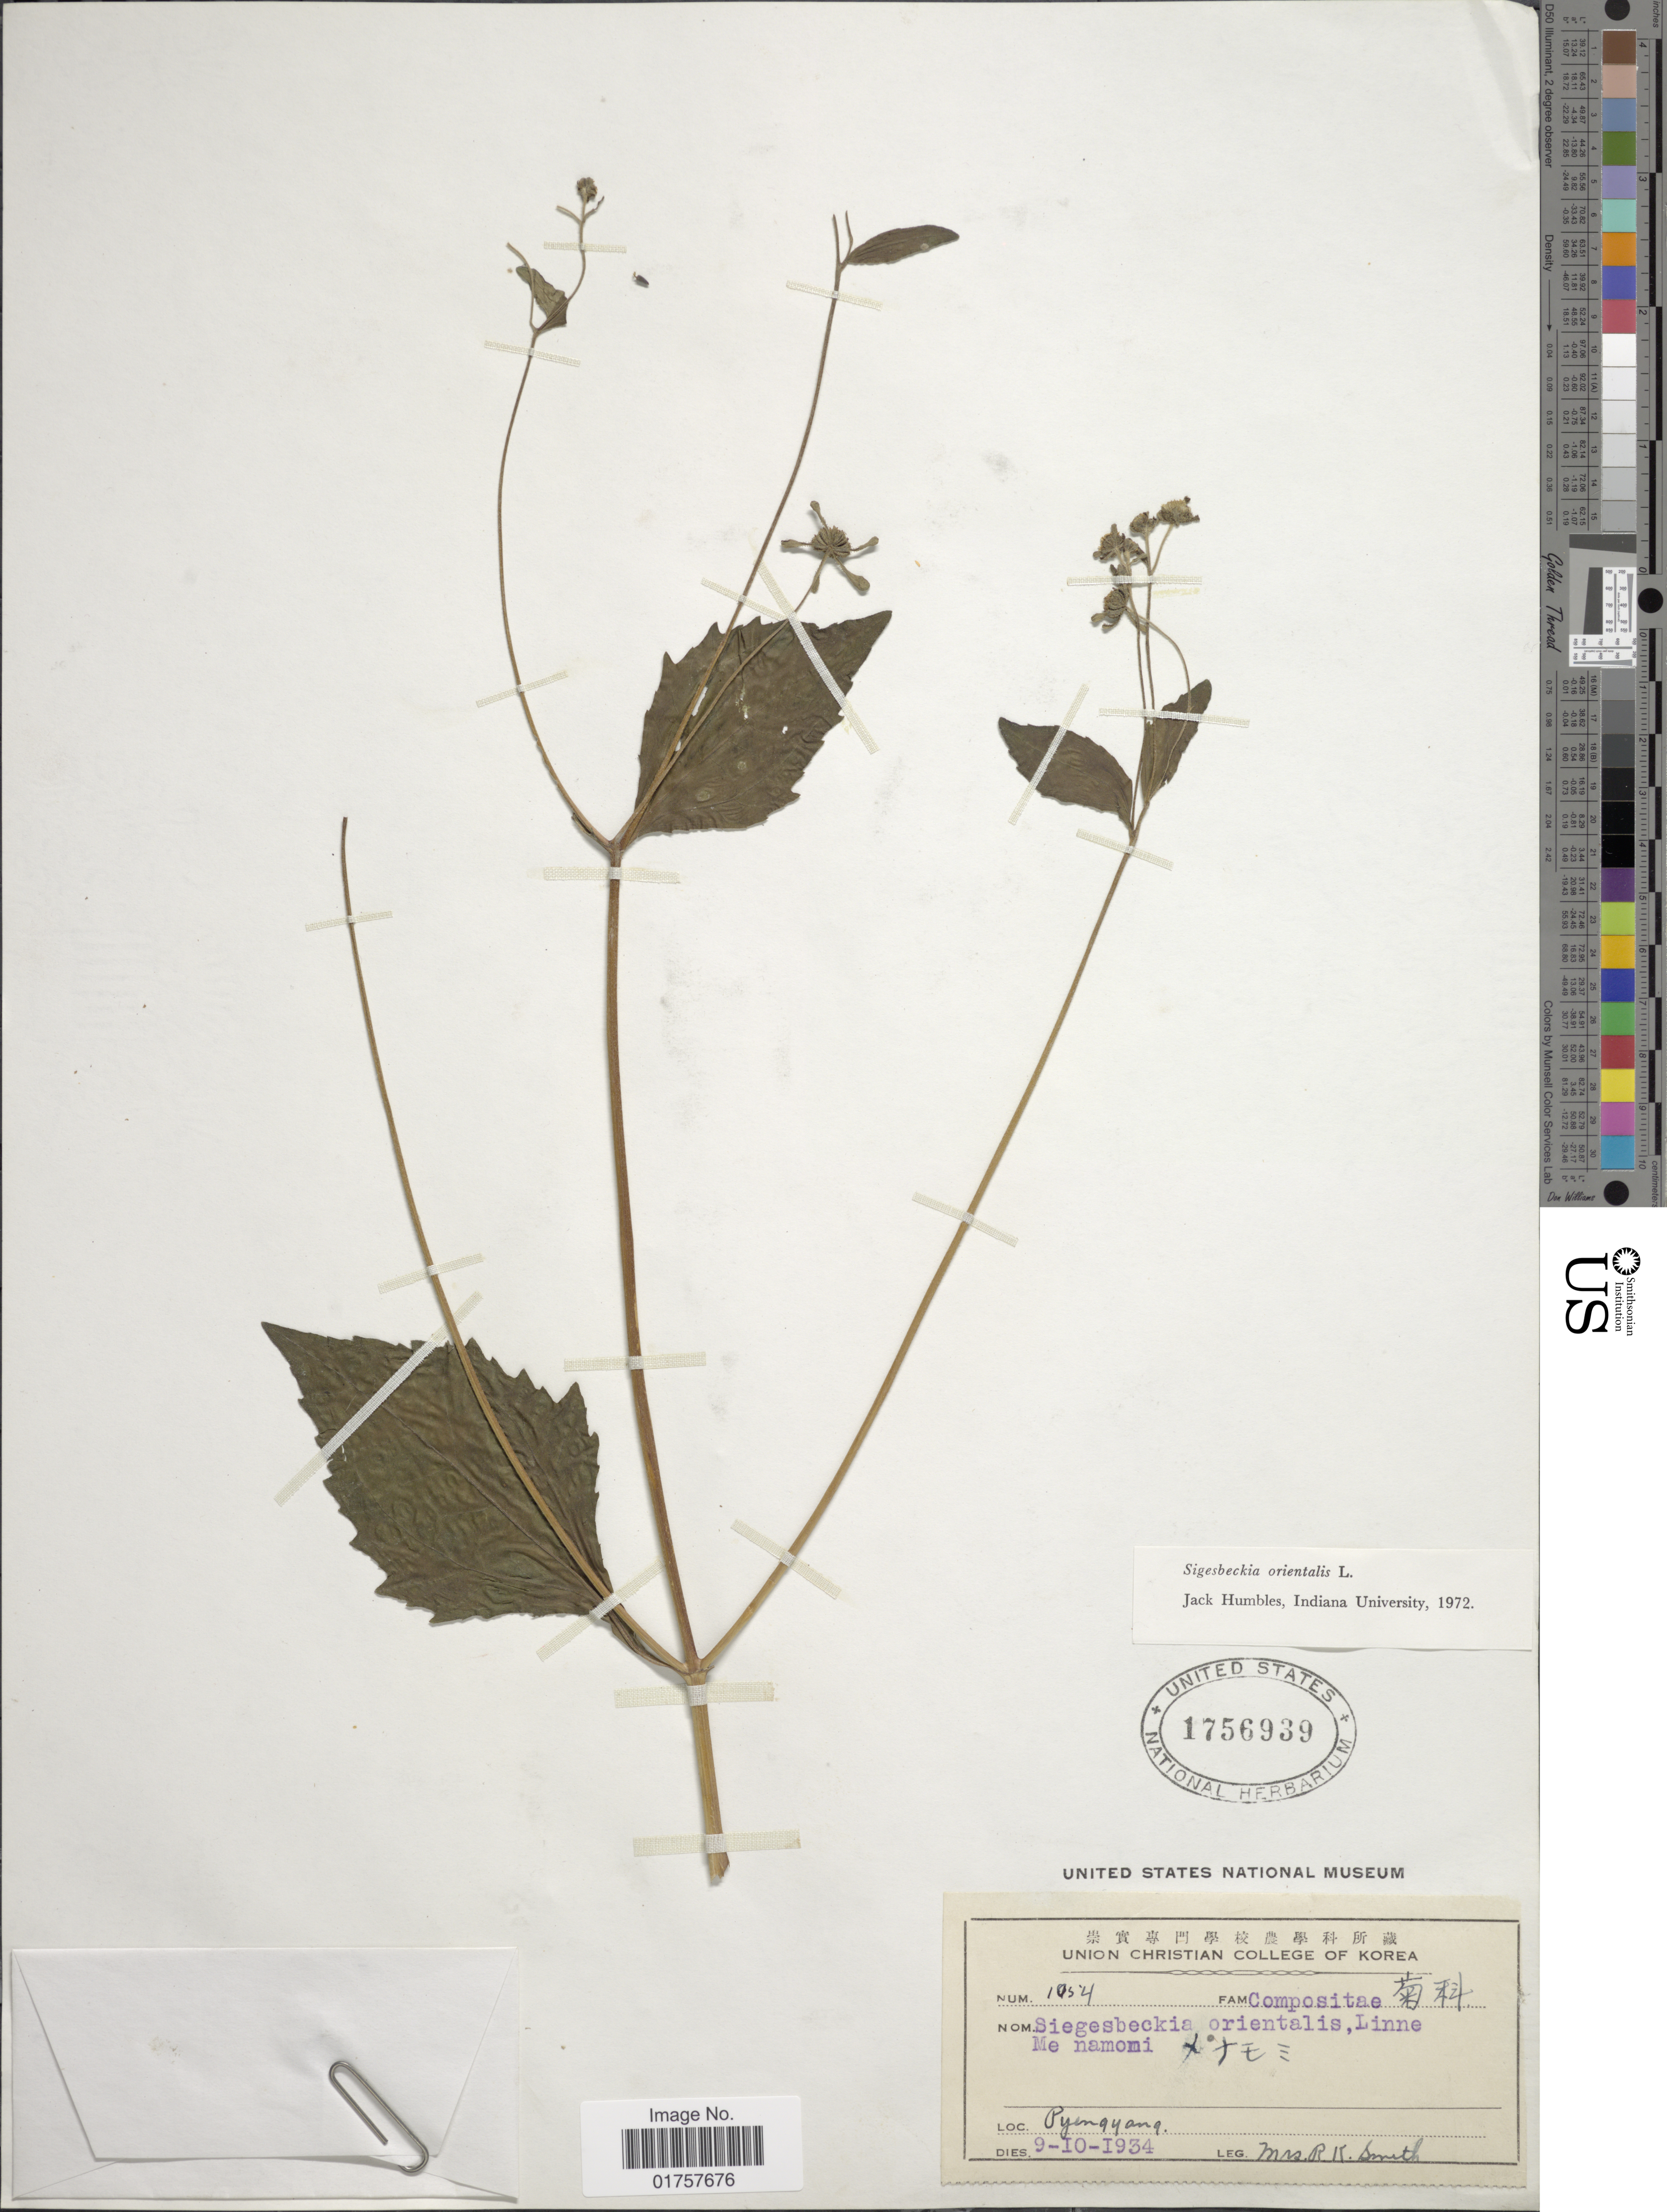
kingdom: Plantae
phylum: Tracheophyta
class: Magnoliopsida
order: Asterales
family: Asteraceae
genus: Sigesbeckia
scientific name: Sigesbeckia orientalis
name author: L.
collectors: R. Smith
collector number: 1054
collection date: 1934-10-09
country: North Korea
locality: Pyengyang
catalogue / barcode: US 1756939